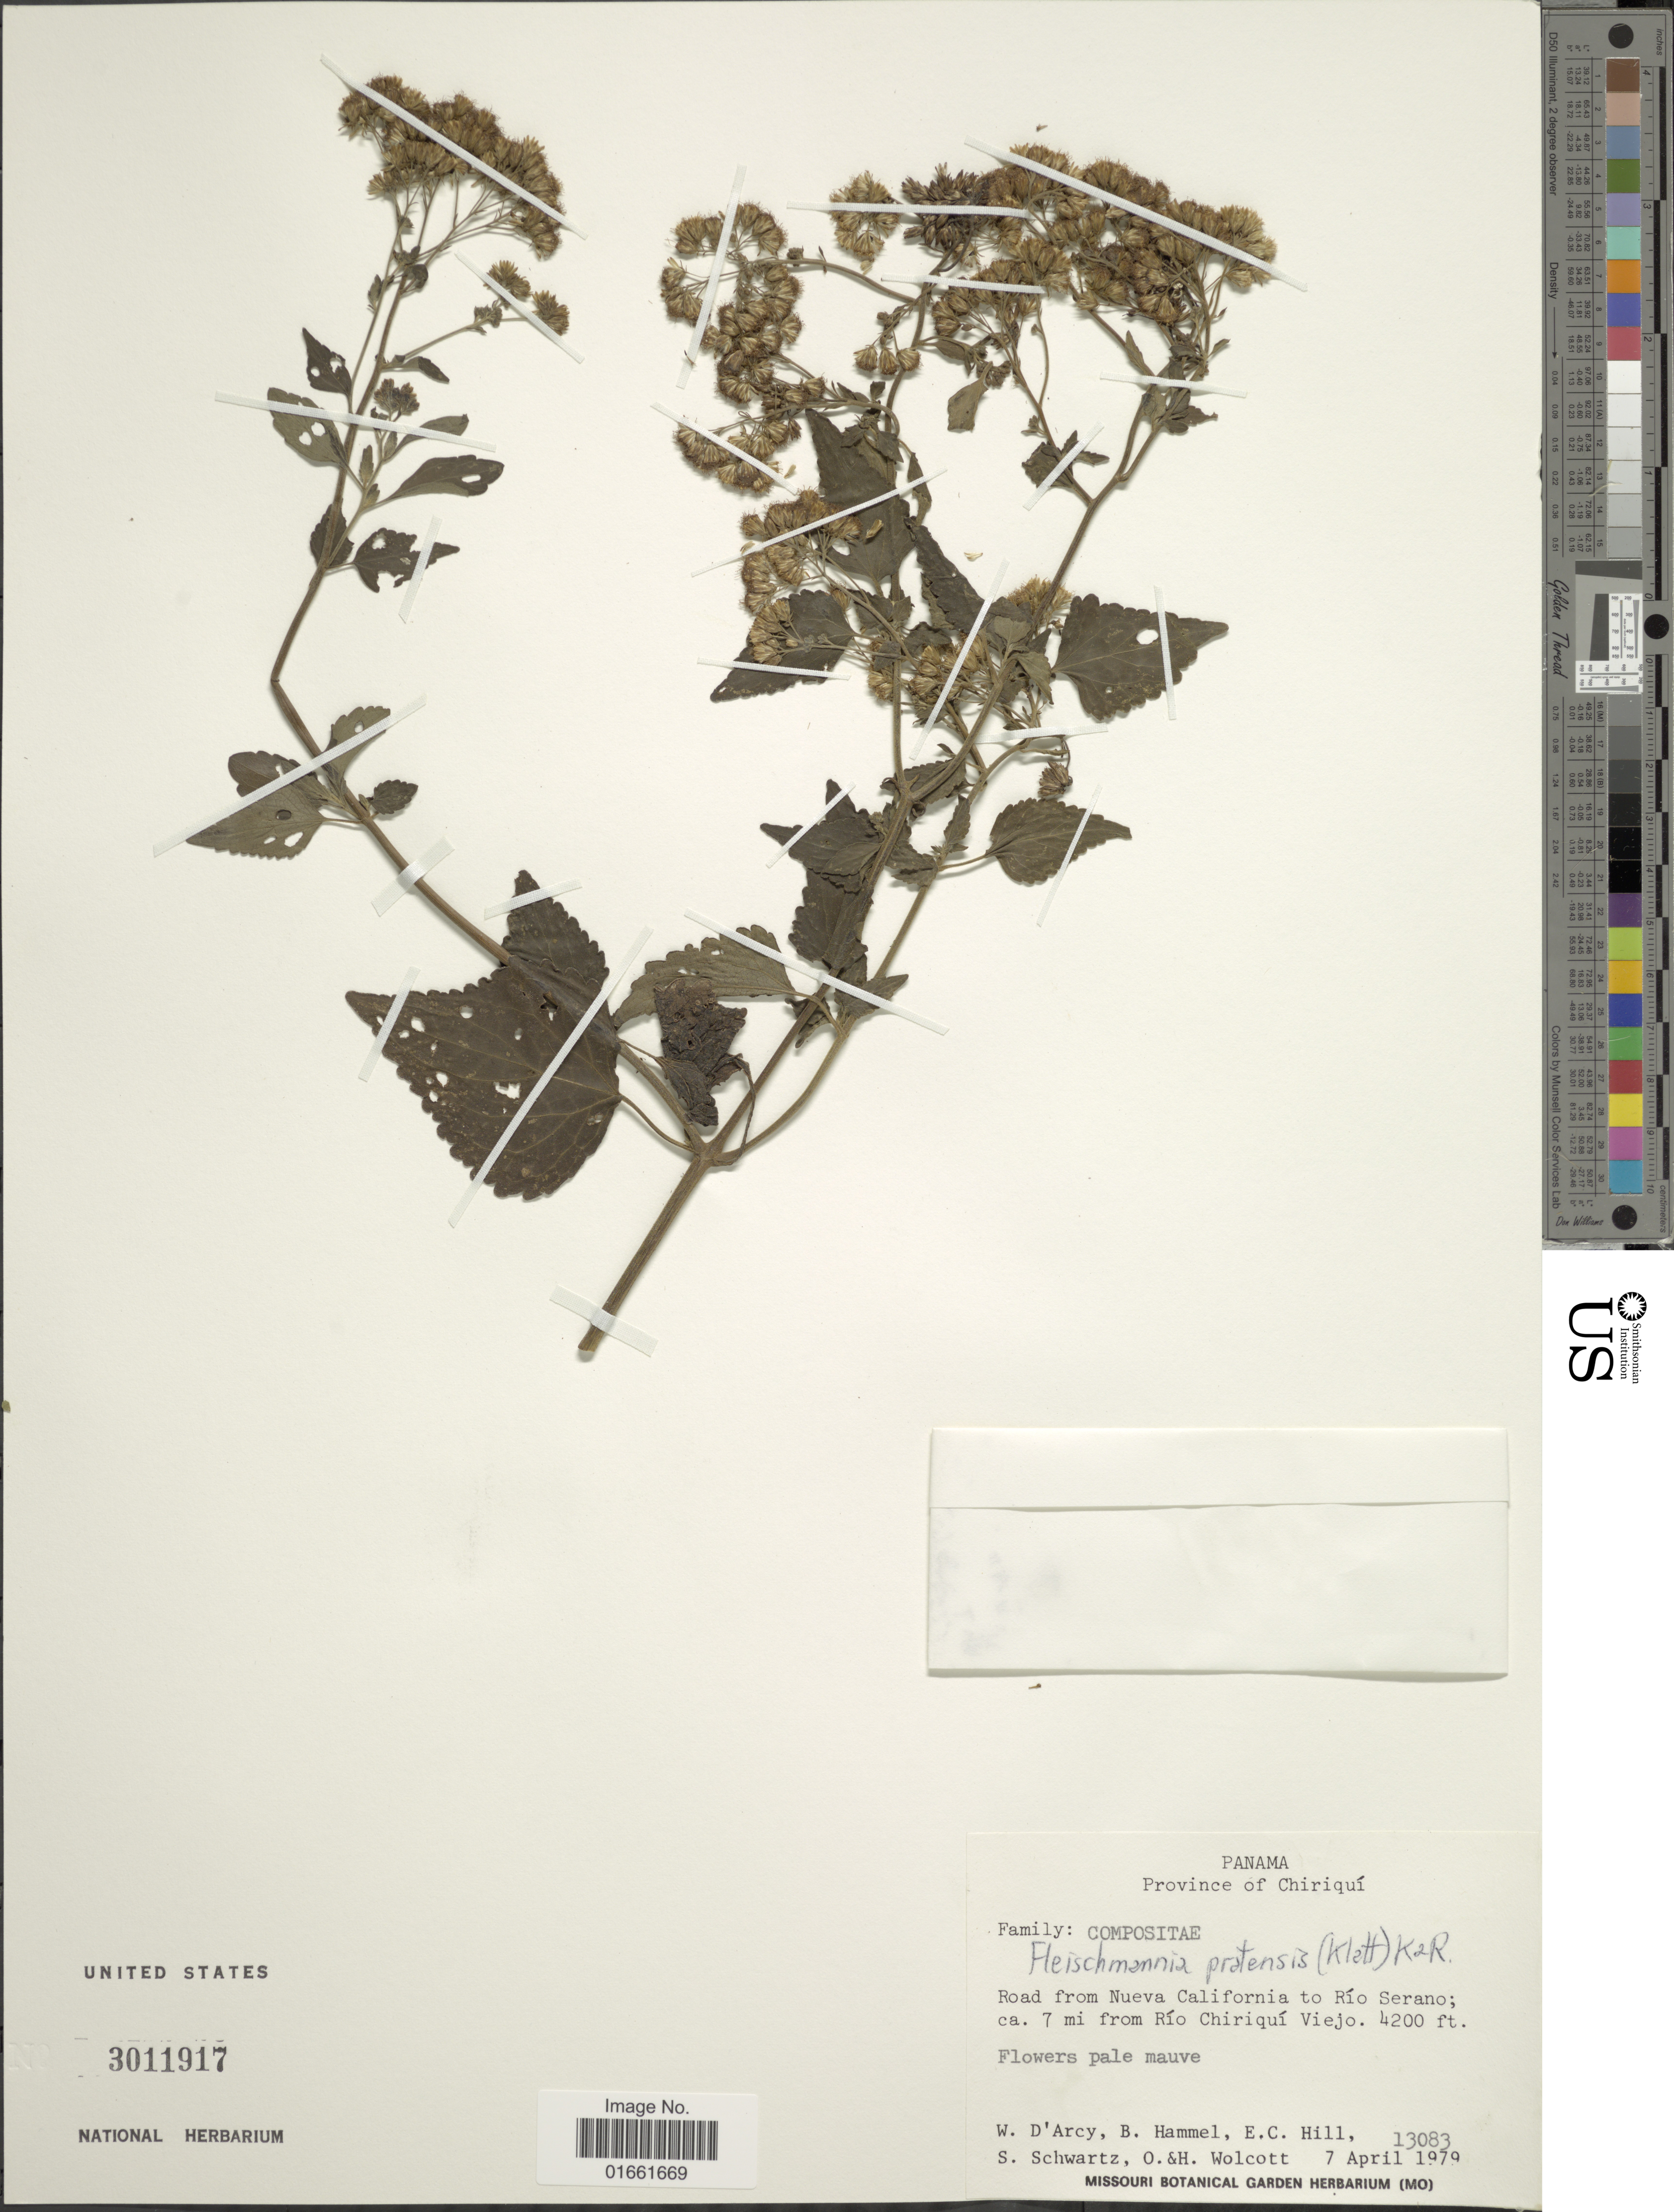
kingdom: Plantae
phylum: Tracheophyta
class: Magnoliopsida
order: Asterales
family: Asteraceae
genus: Fleischmannia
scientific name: Fleischmannia pratensis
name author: (Klatt) R.M. King & H. Rob.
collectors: W. G. D'Arcy, B. Hammel, E. C. Hill, S. Schwartz & et al.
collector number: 13083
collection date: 1979-04-07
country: Panama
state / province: Chiriqui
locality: Road from Nueva California to Rio Serano, ca 7 mi from Rio Chiriqui Viejo.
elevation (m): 1280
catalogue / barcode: US 3011917